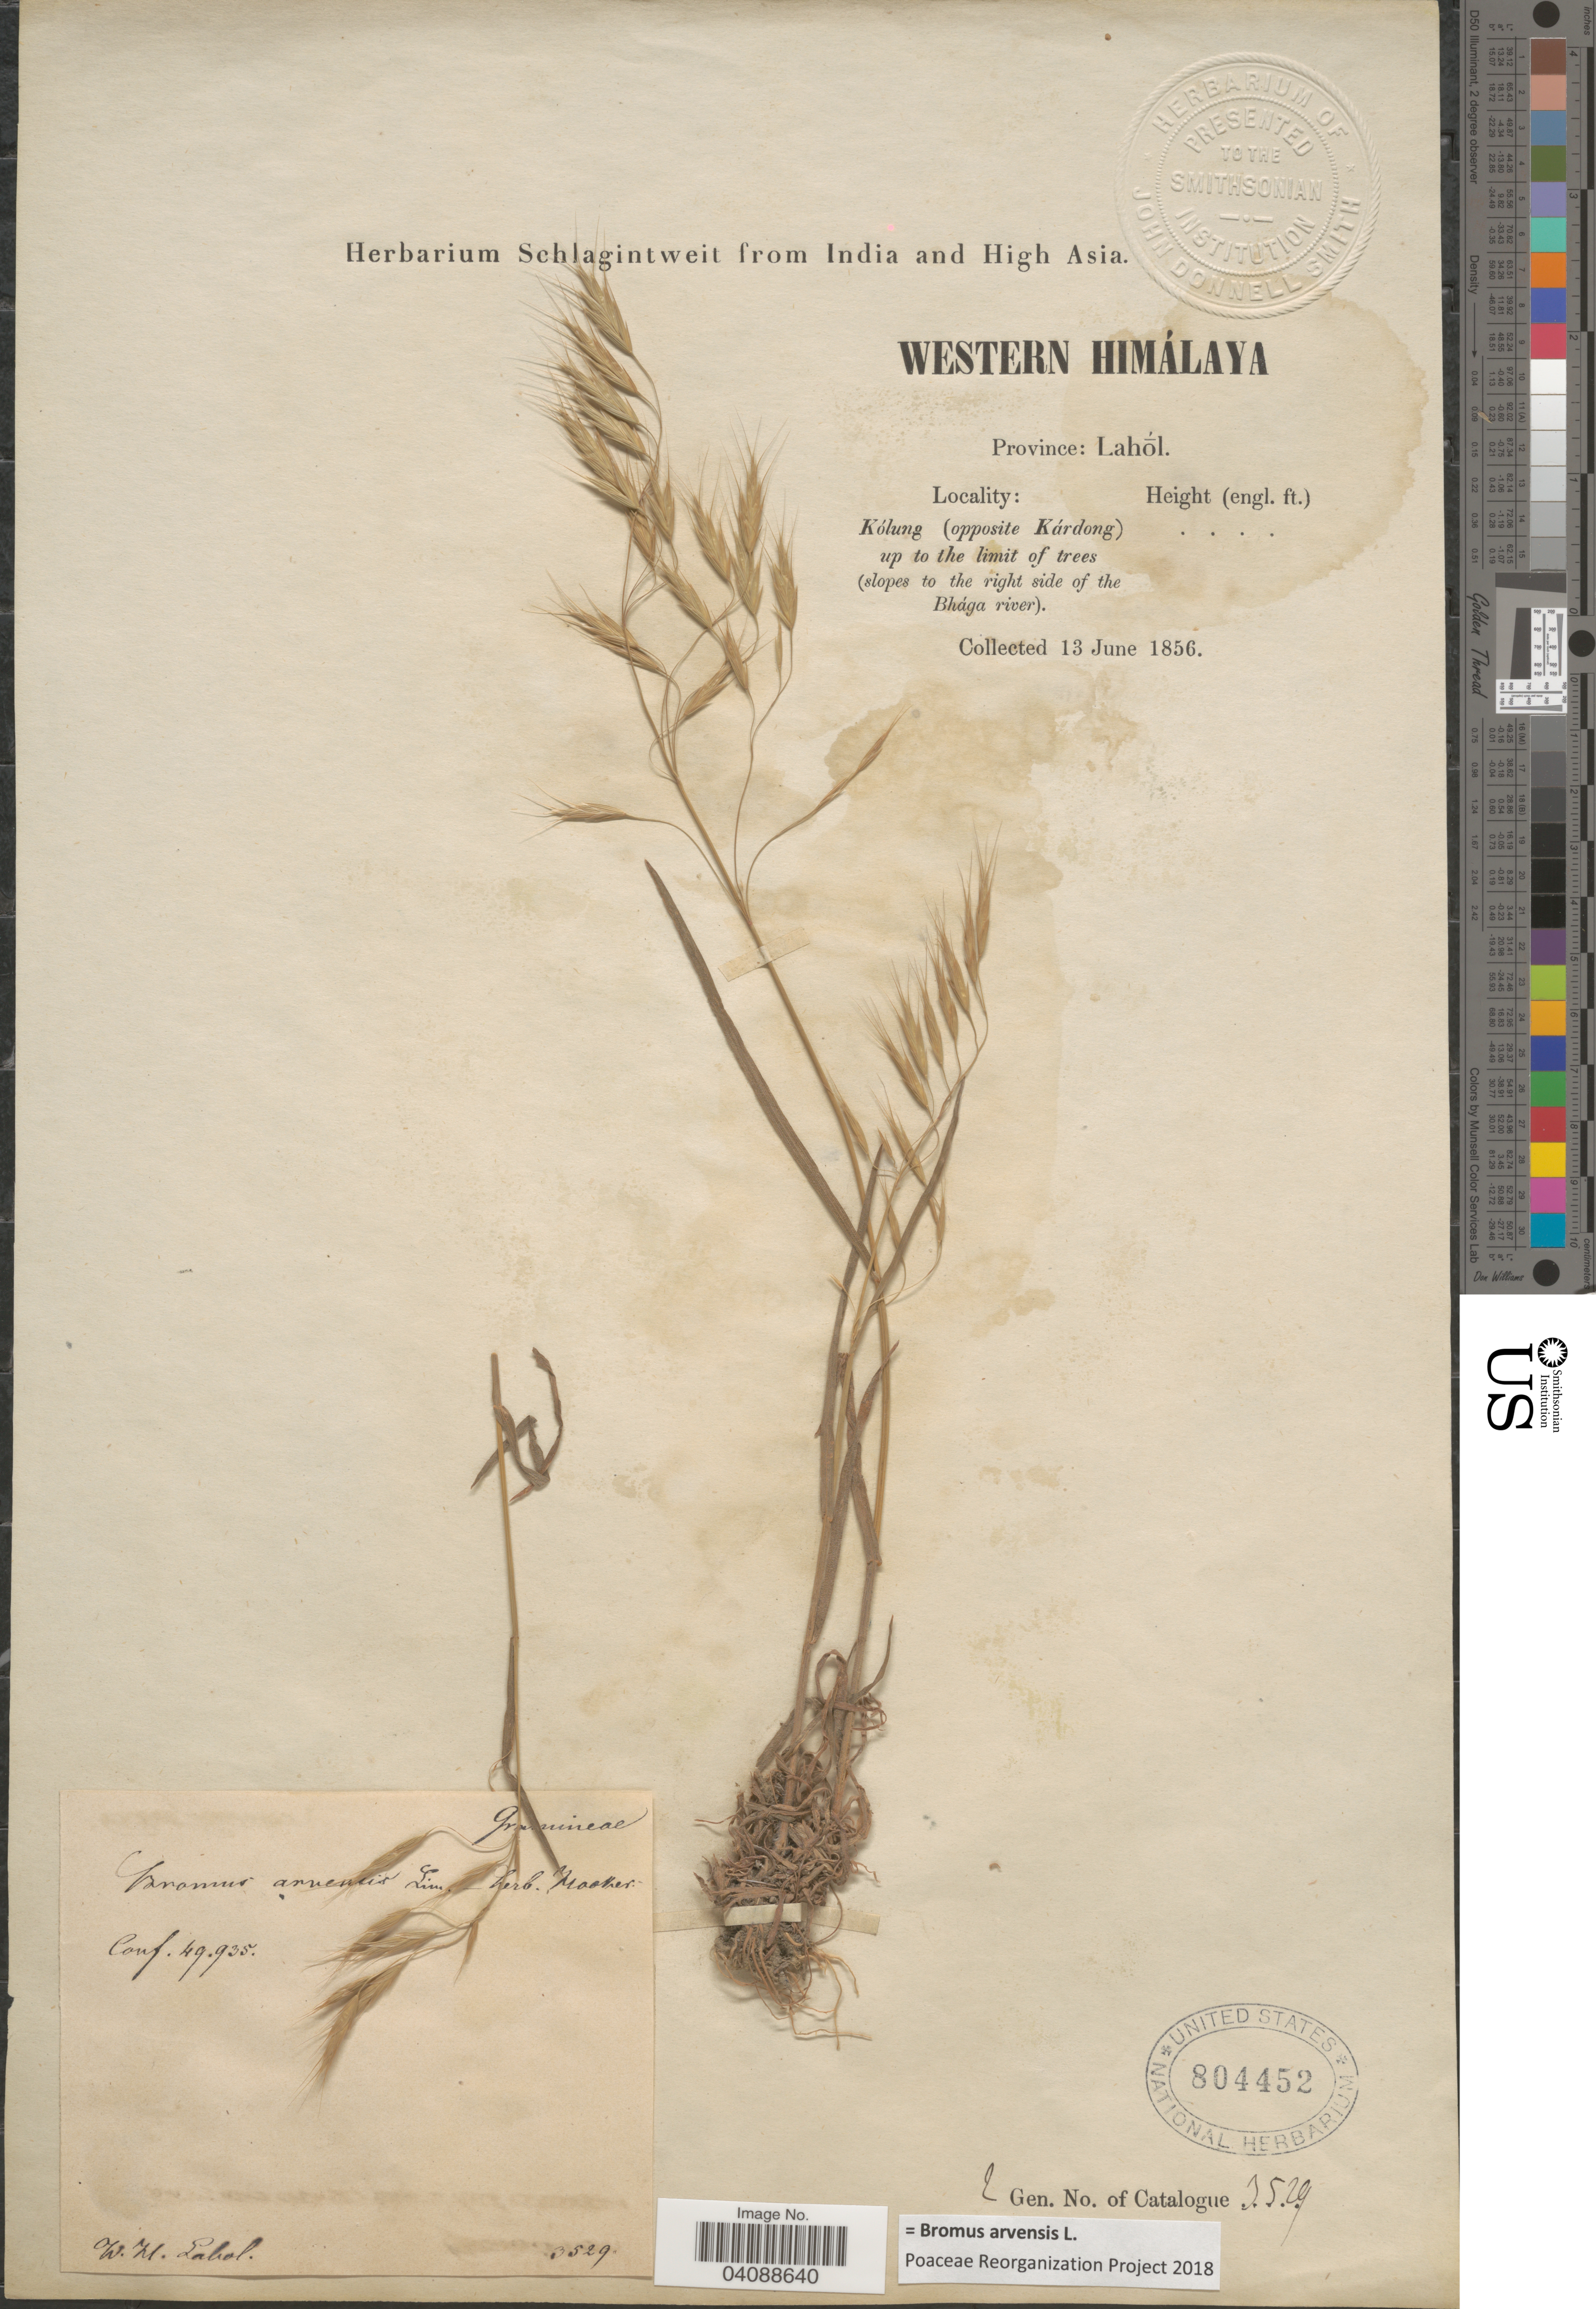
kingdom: Plantae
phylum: Tracheophyta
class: Liliopsida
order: Poales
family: Poaceae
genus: Bromus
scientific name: Bromus arvensis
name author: L.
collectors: ex herb. Schlagintweit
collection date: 1856-06-13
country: India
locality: Western Himálaya. Province: Lahol. Kólung (opposite Kárdong) up to the limit of trees (slopes to the right side of the Bhága River).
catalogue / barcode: US 804452